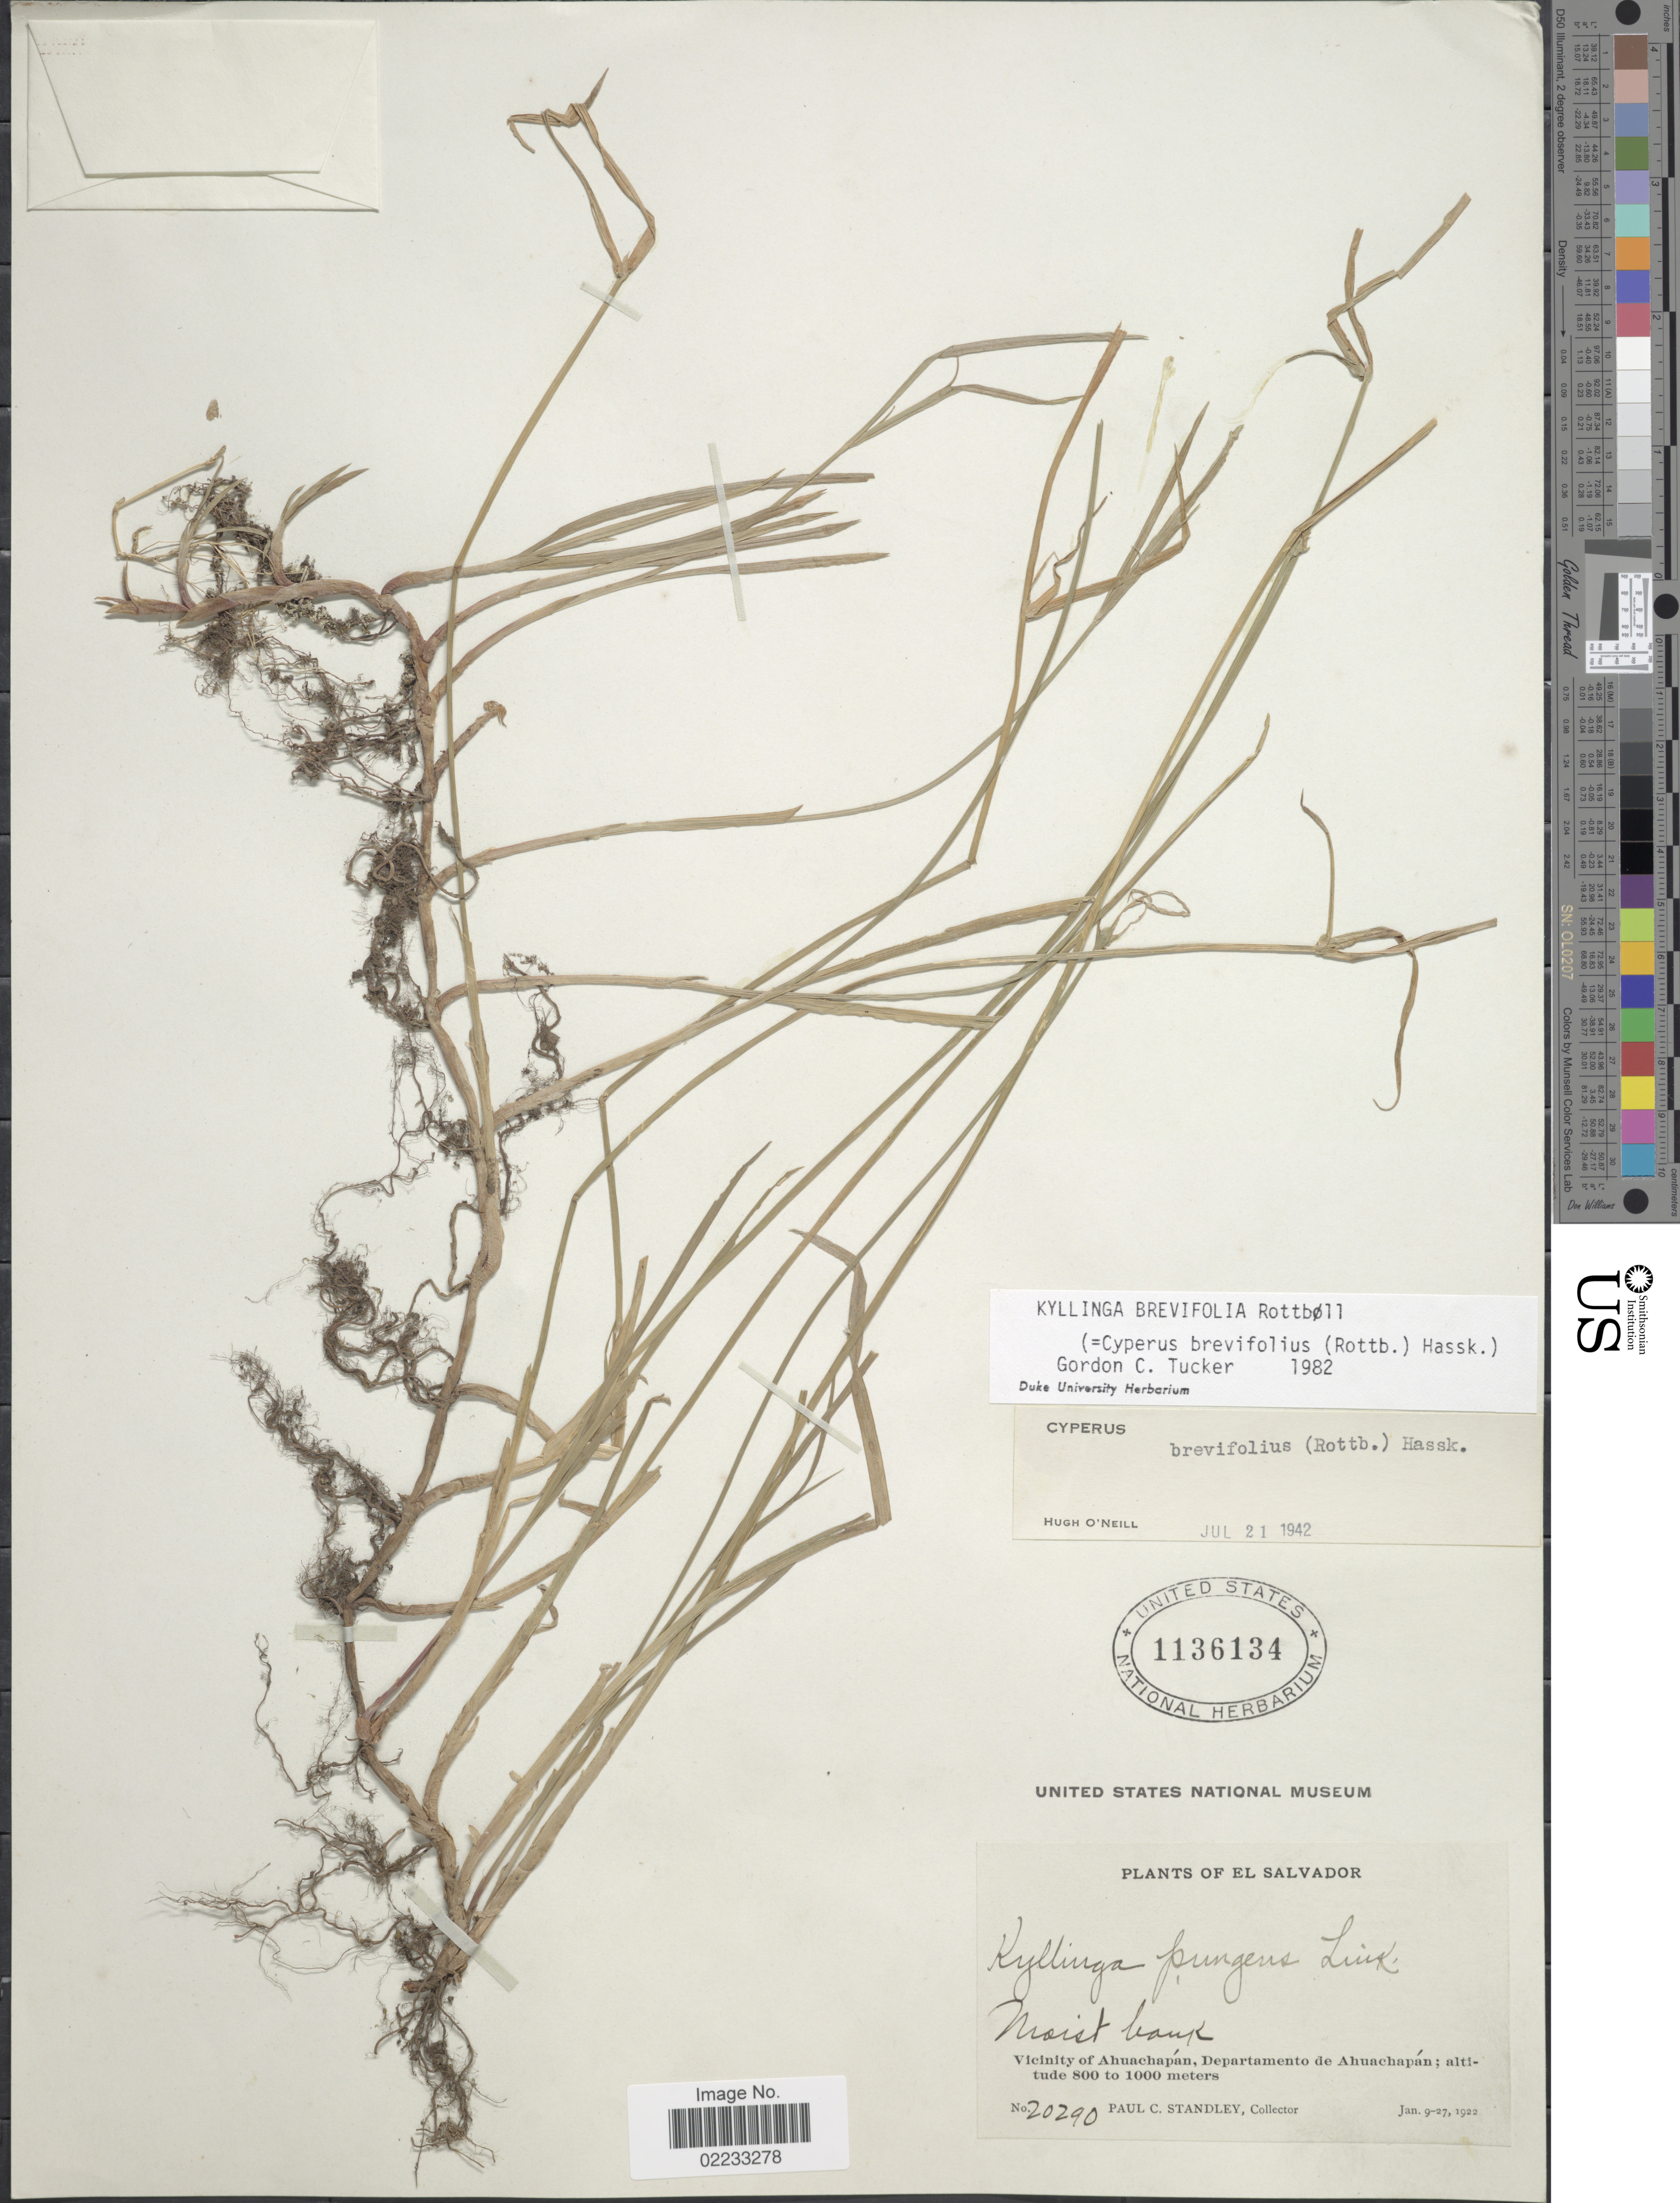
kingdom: Plantae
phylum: Tracheophyta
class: Liliopsida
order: Poales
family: Cyperaceae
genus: Cyperus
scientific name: Cyperus brevifolius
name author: (Rottb.) Hassk.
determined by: Strong, M. T., (US), Smithsonian Institution - National Museum of Natural History (UNITED STATES)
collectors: P. C. Standley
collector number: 20290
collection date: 1922-01-09/1922-01-27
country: El Salvador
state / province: Ahuachapan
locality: Moist bank, Vicinity of Ahuachapan.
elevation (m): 800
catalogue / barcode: US 1136134